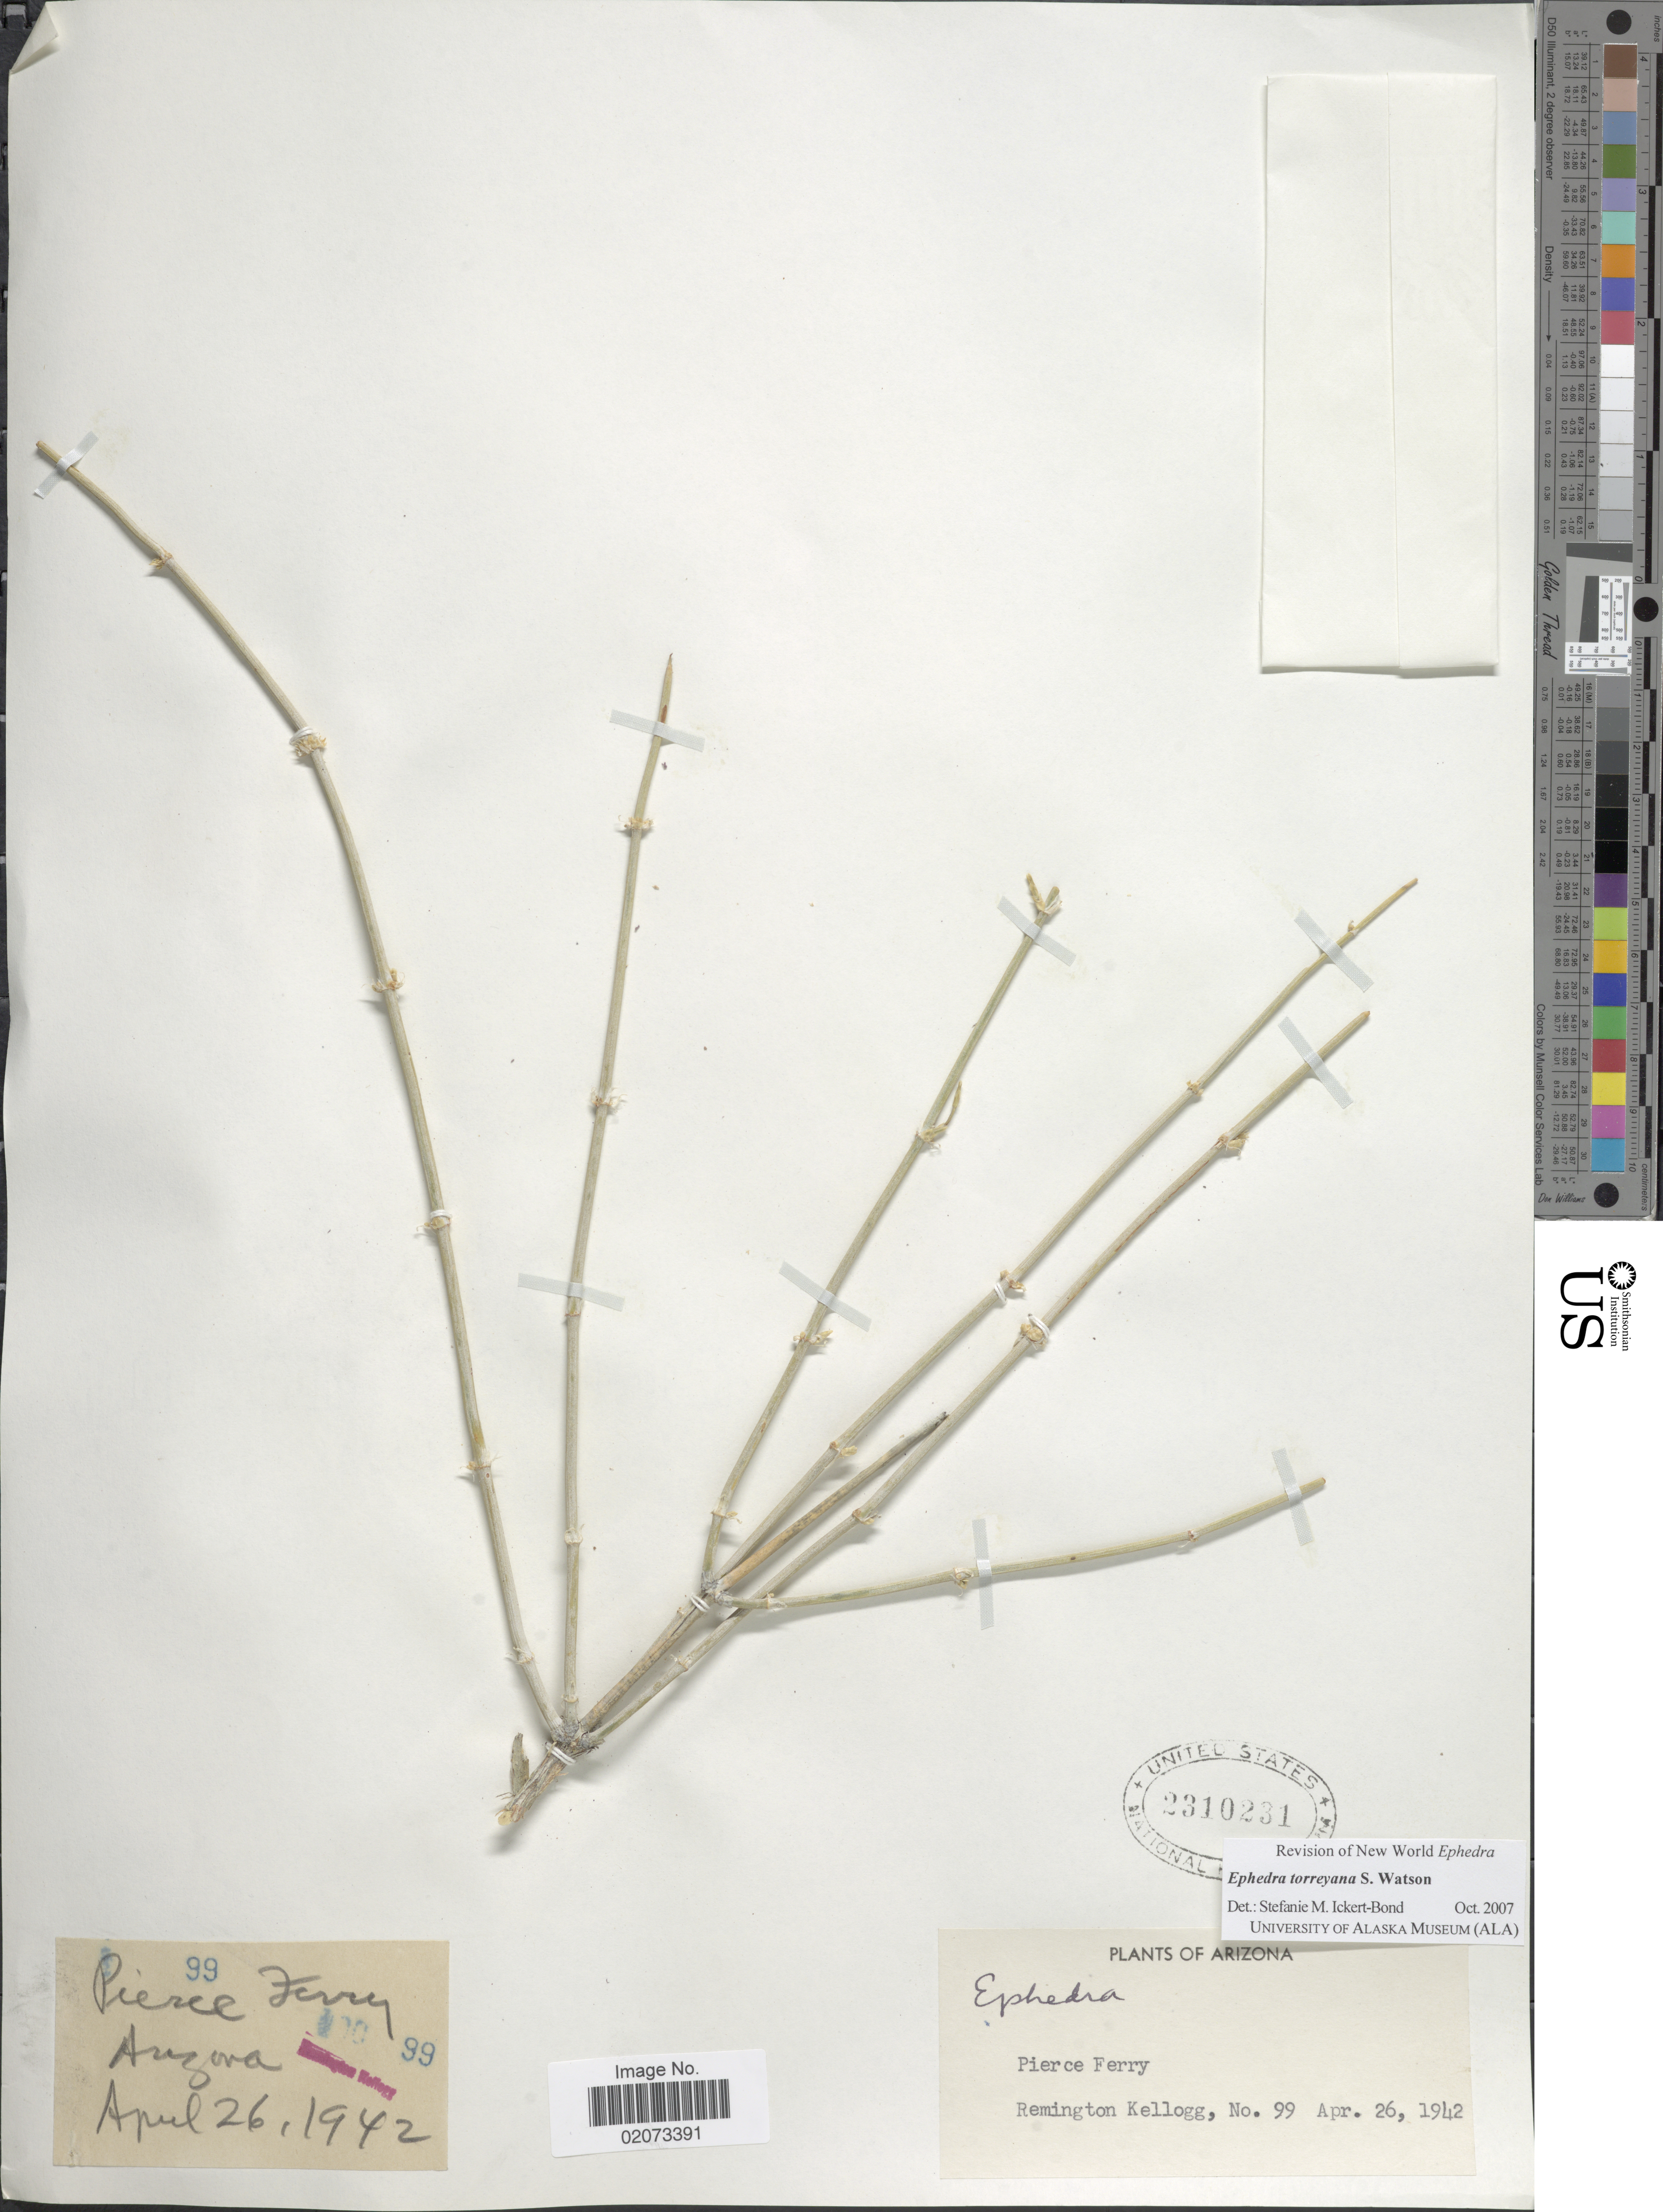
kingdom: Plantae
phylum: Tracheophyta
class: Gnetopsida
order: Ephedrales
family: Ephedraceae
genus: Ephedra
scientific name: Ephedra torreyana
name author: S. Watson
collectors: R. Kellogg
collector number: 99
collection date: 1942-04-26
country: United States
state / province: Arizona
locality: Arizona. Pierce Ferry.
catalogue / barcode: US 23101231